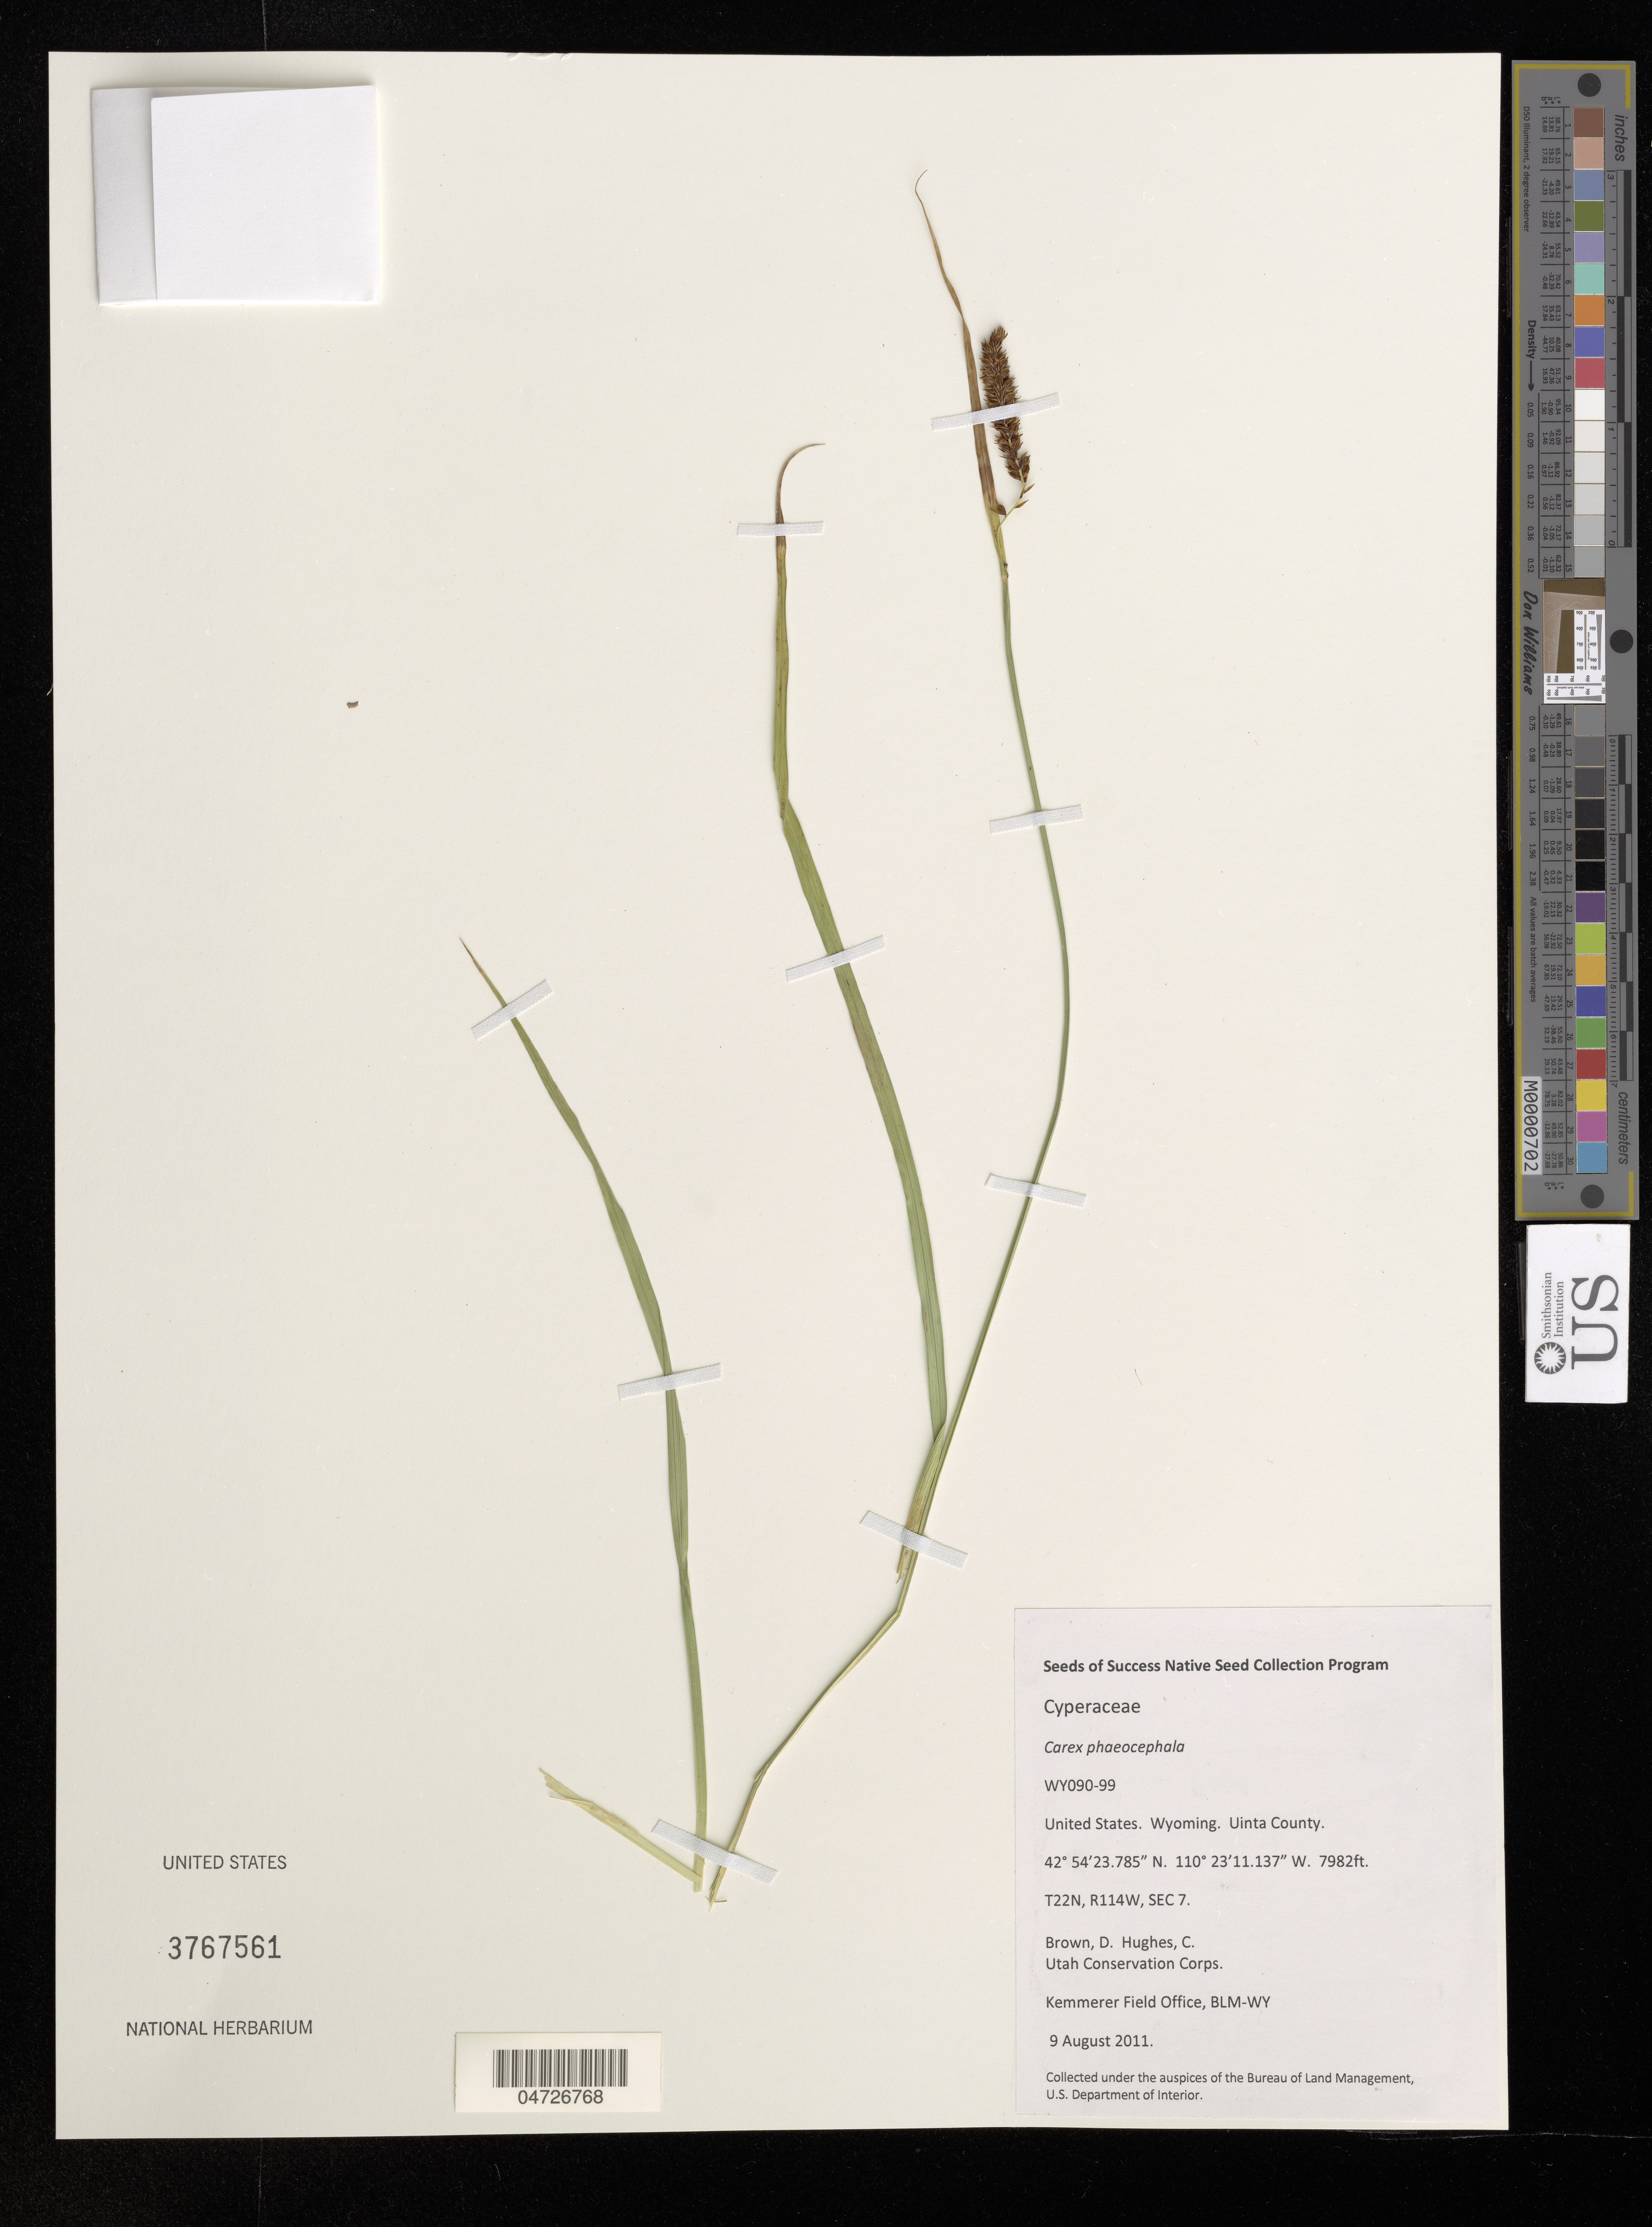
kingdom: Plantae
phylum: Tracheophyta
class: Liliopsida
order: Poales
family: Cyperaceae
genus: Carex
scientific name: Carex phaeocephala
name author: Piper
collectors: D. Brown & C. Hughes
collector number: WY090-99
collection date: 2011-08-09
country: United States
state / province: Wyoming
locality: Uinta County.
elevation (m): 2433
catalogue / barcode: US 3767561